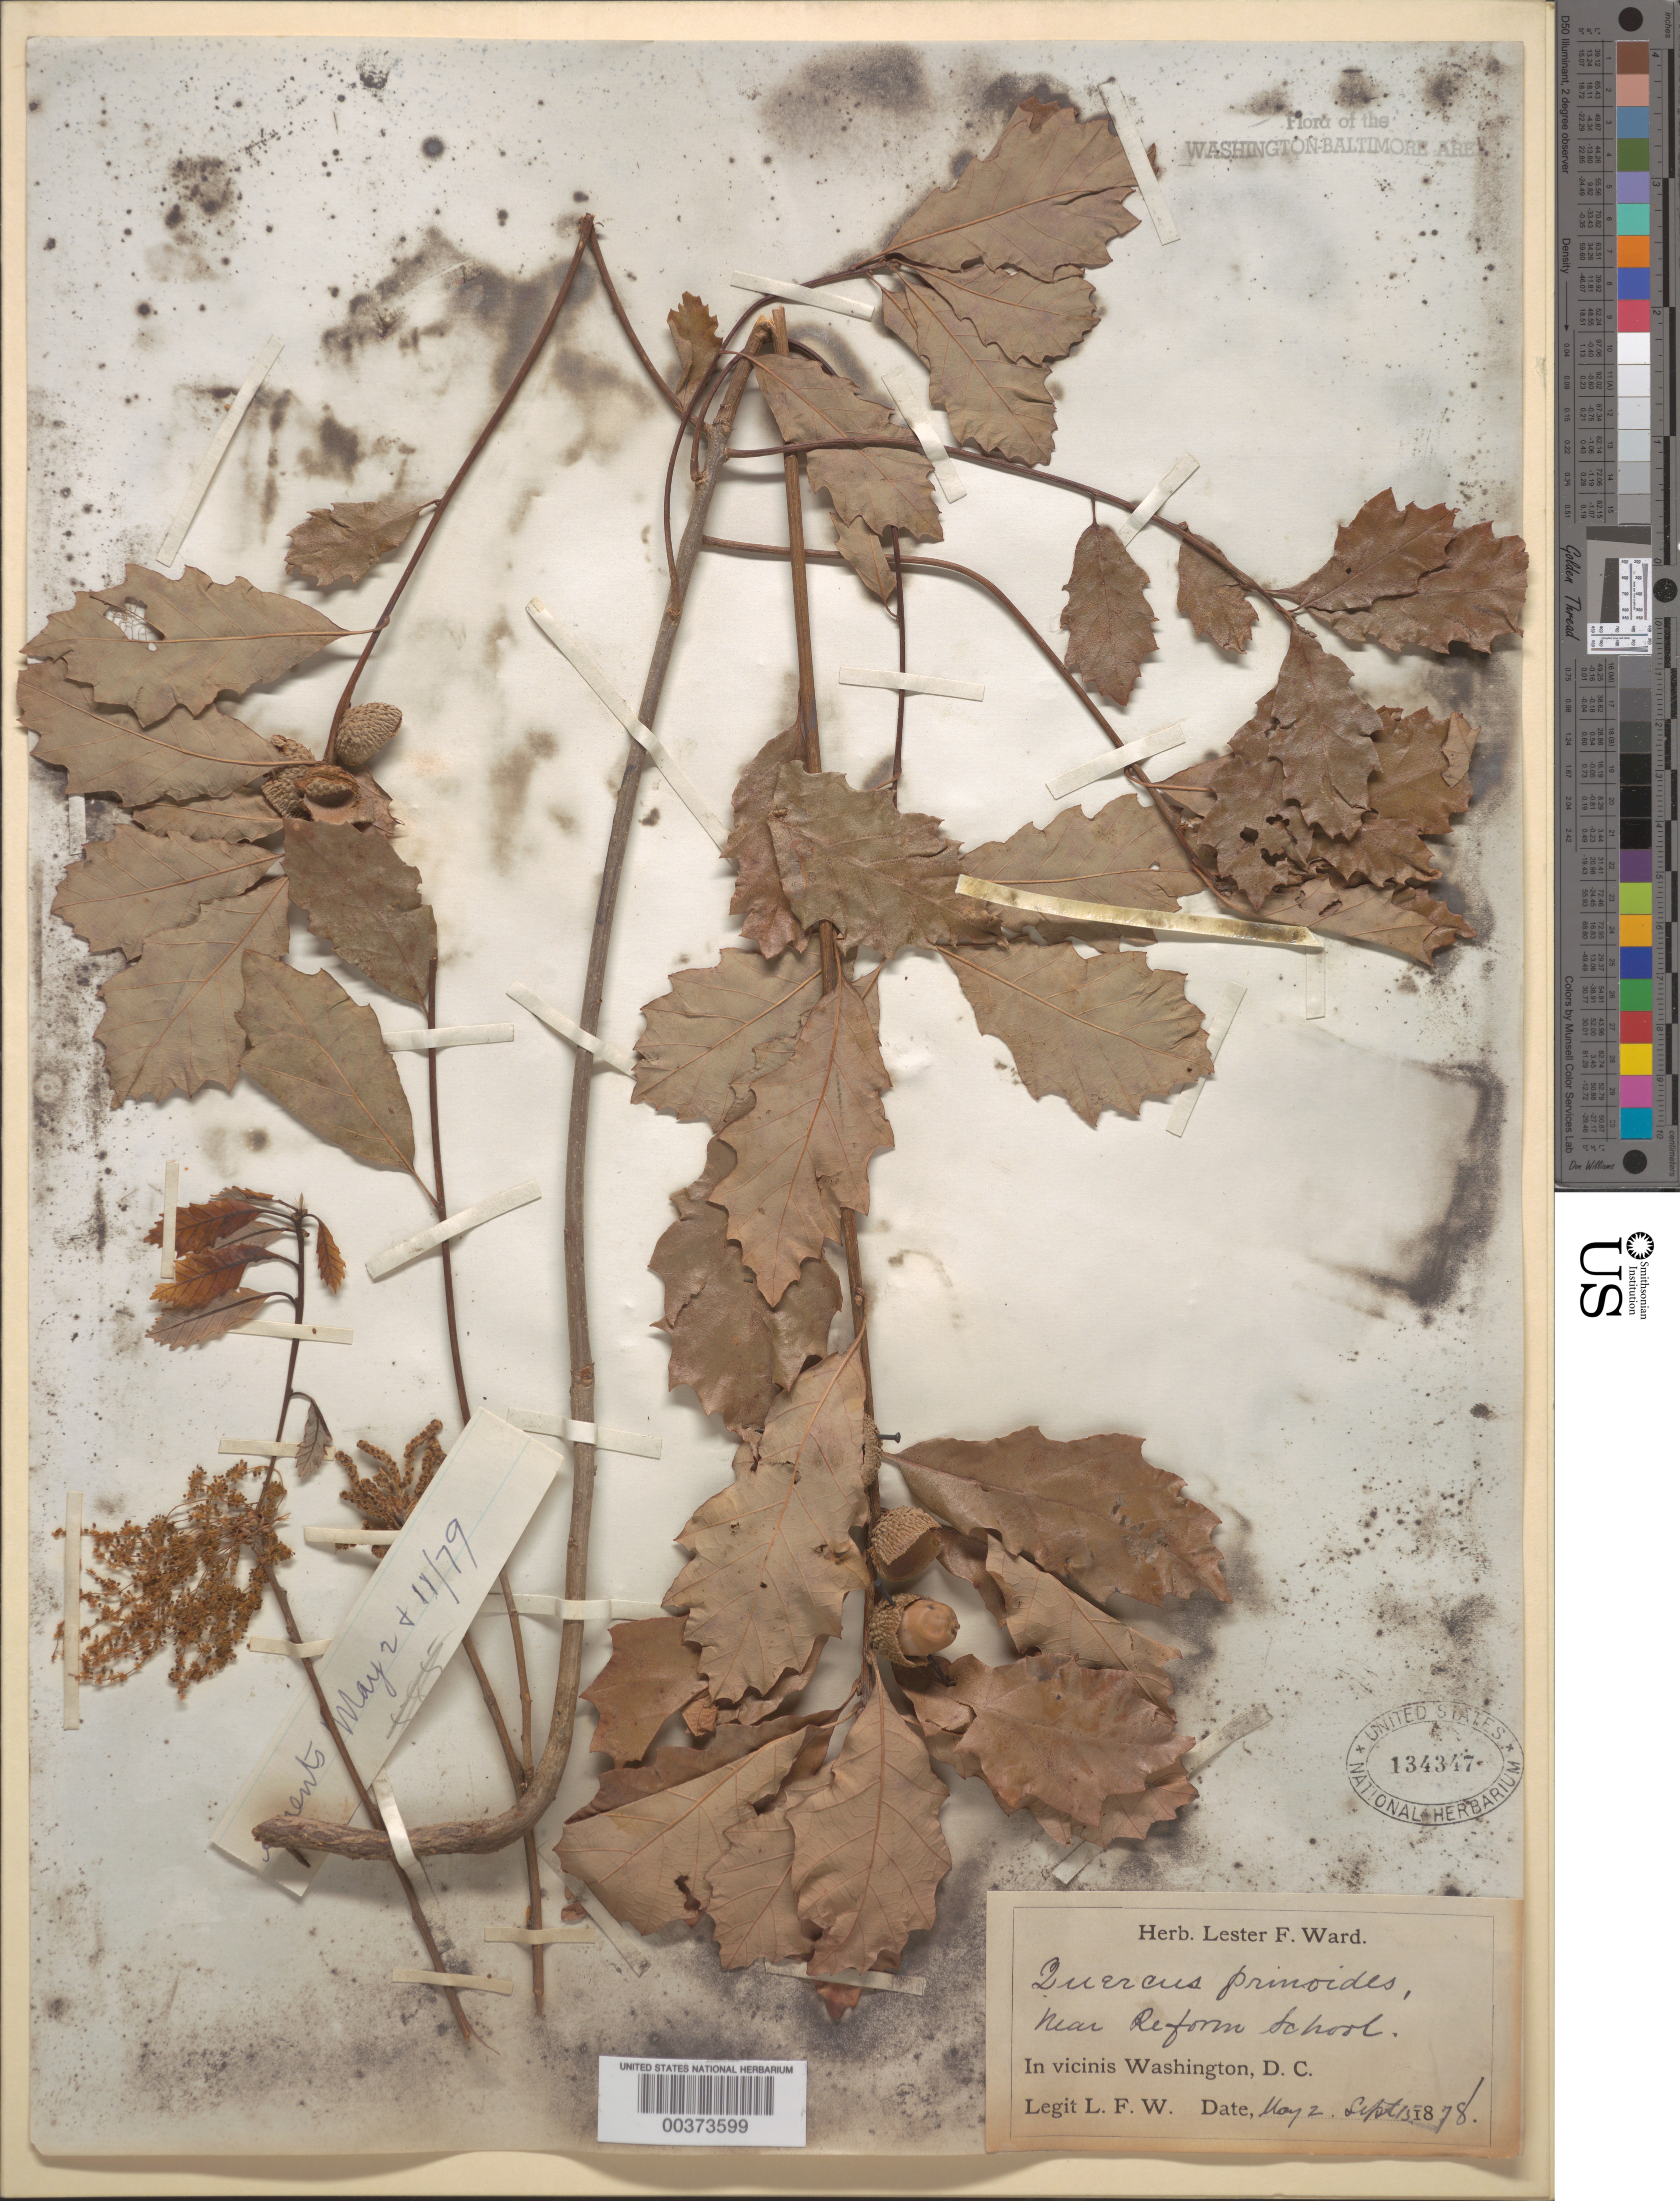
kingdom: Plantae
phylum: Tracheophyta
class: Magnoliopsida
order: Fagales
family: Fagaceae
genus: Quercus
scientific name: Quercus prinoides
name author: Willd.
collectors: L. F. Ward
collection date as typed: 02 May 1879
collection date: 1879-05-02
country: United States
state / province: District of Columbia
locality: Reform School vicinity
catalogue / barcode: US 134347